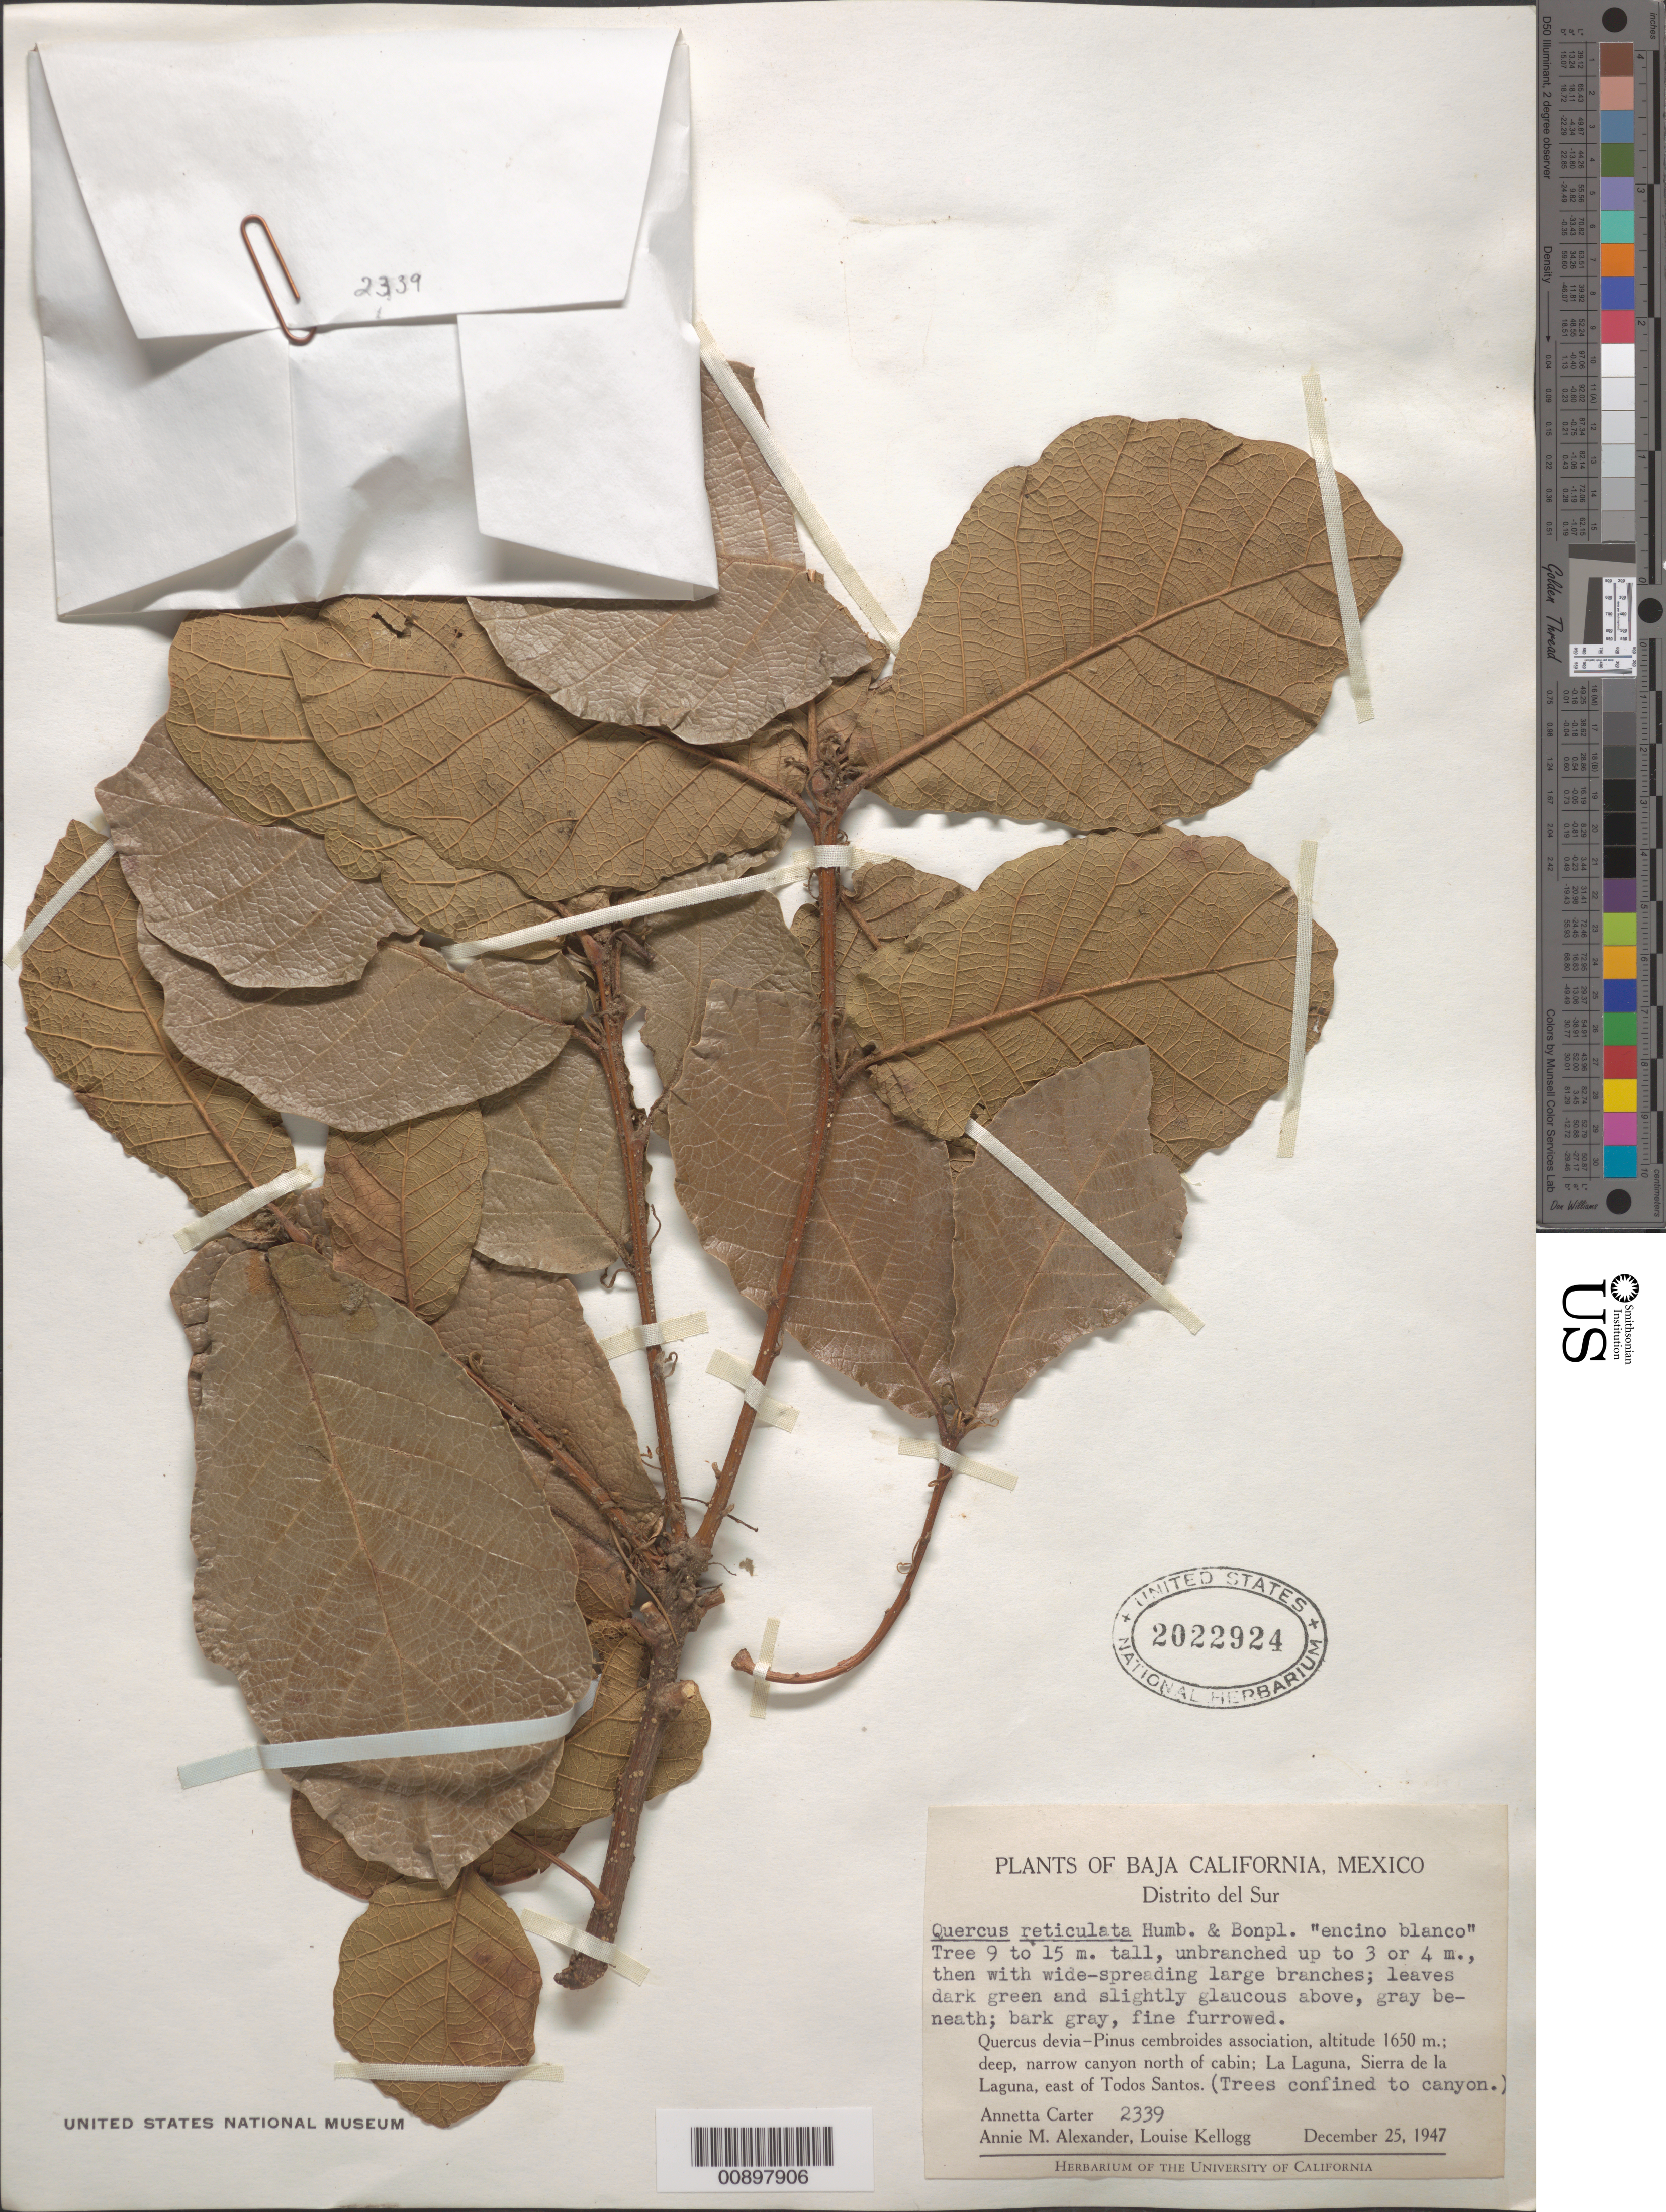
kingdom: Plantae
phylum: Tracheophyta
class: Magnoliopsida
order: Fagales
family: Fagaceae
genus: Quercus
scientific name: Quercus reticulata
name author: Humb. & Bonpl.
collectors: A. Carter, A. M. Alexander & L. Kellogg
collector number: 2339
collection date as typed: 25 Dec 1947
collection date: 1947-12-25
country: Mexico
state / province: Baja California Sur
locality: Canyon north of cabin; La Laguna, Sierra de la Laguna, east of Todos Santos.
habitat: Quercus devia -Pinus cembroides association. Deep, narrow canyon.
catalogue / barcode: US 2022924